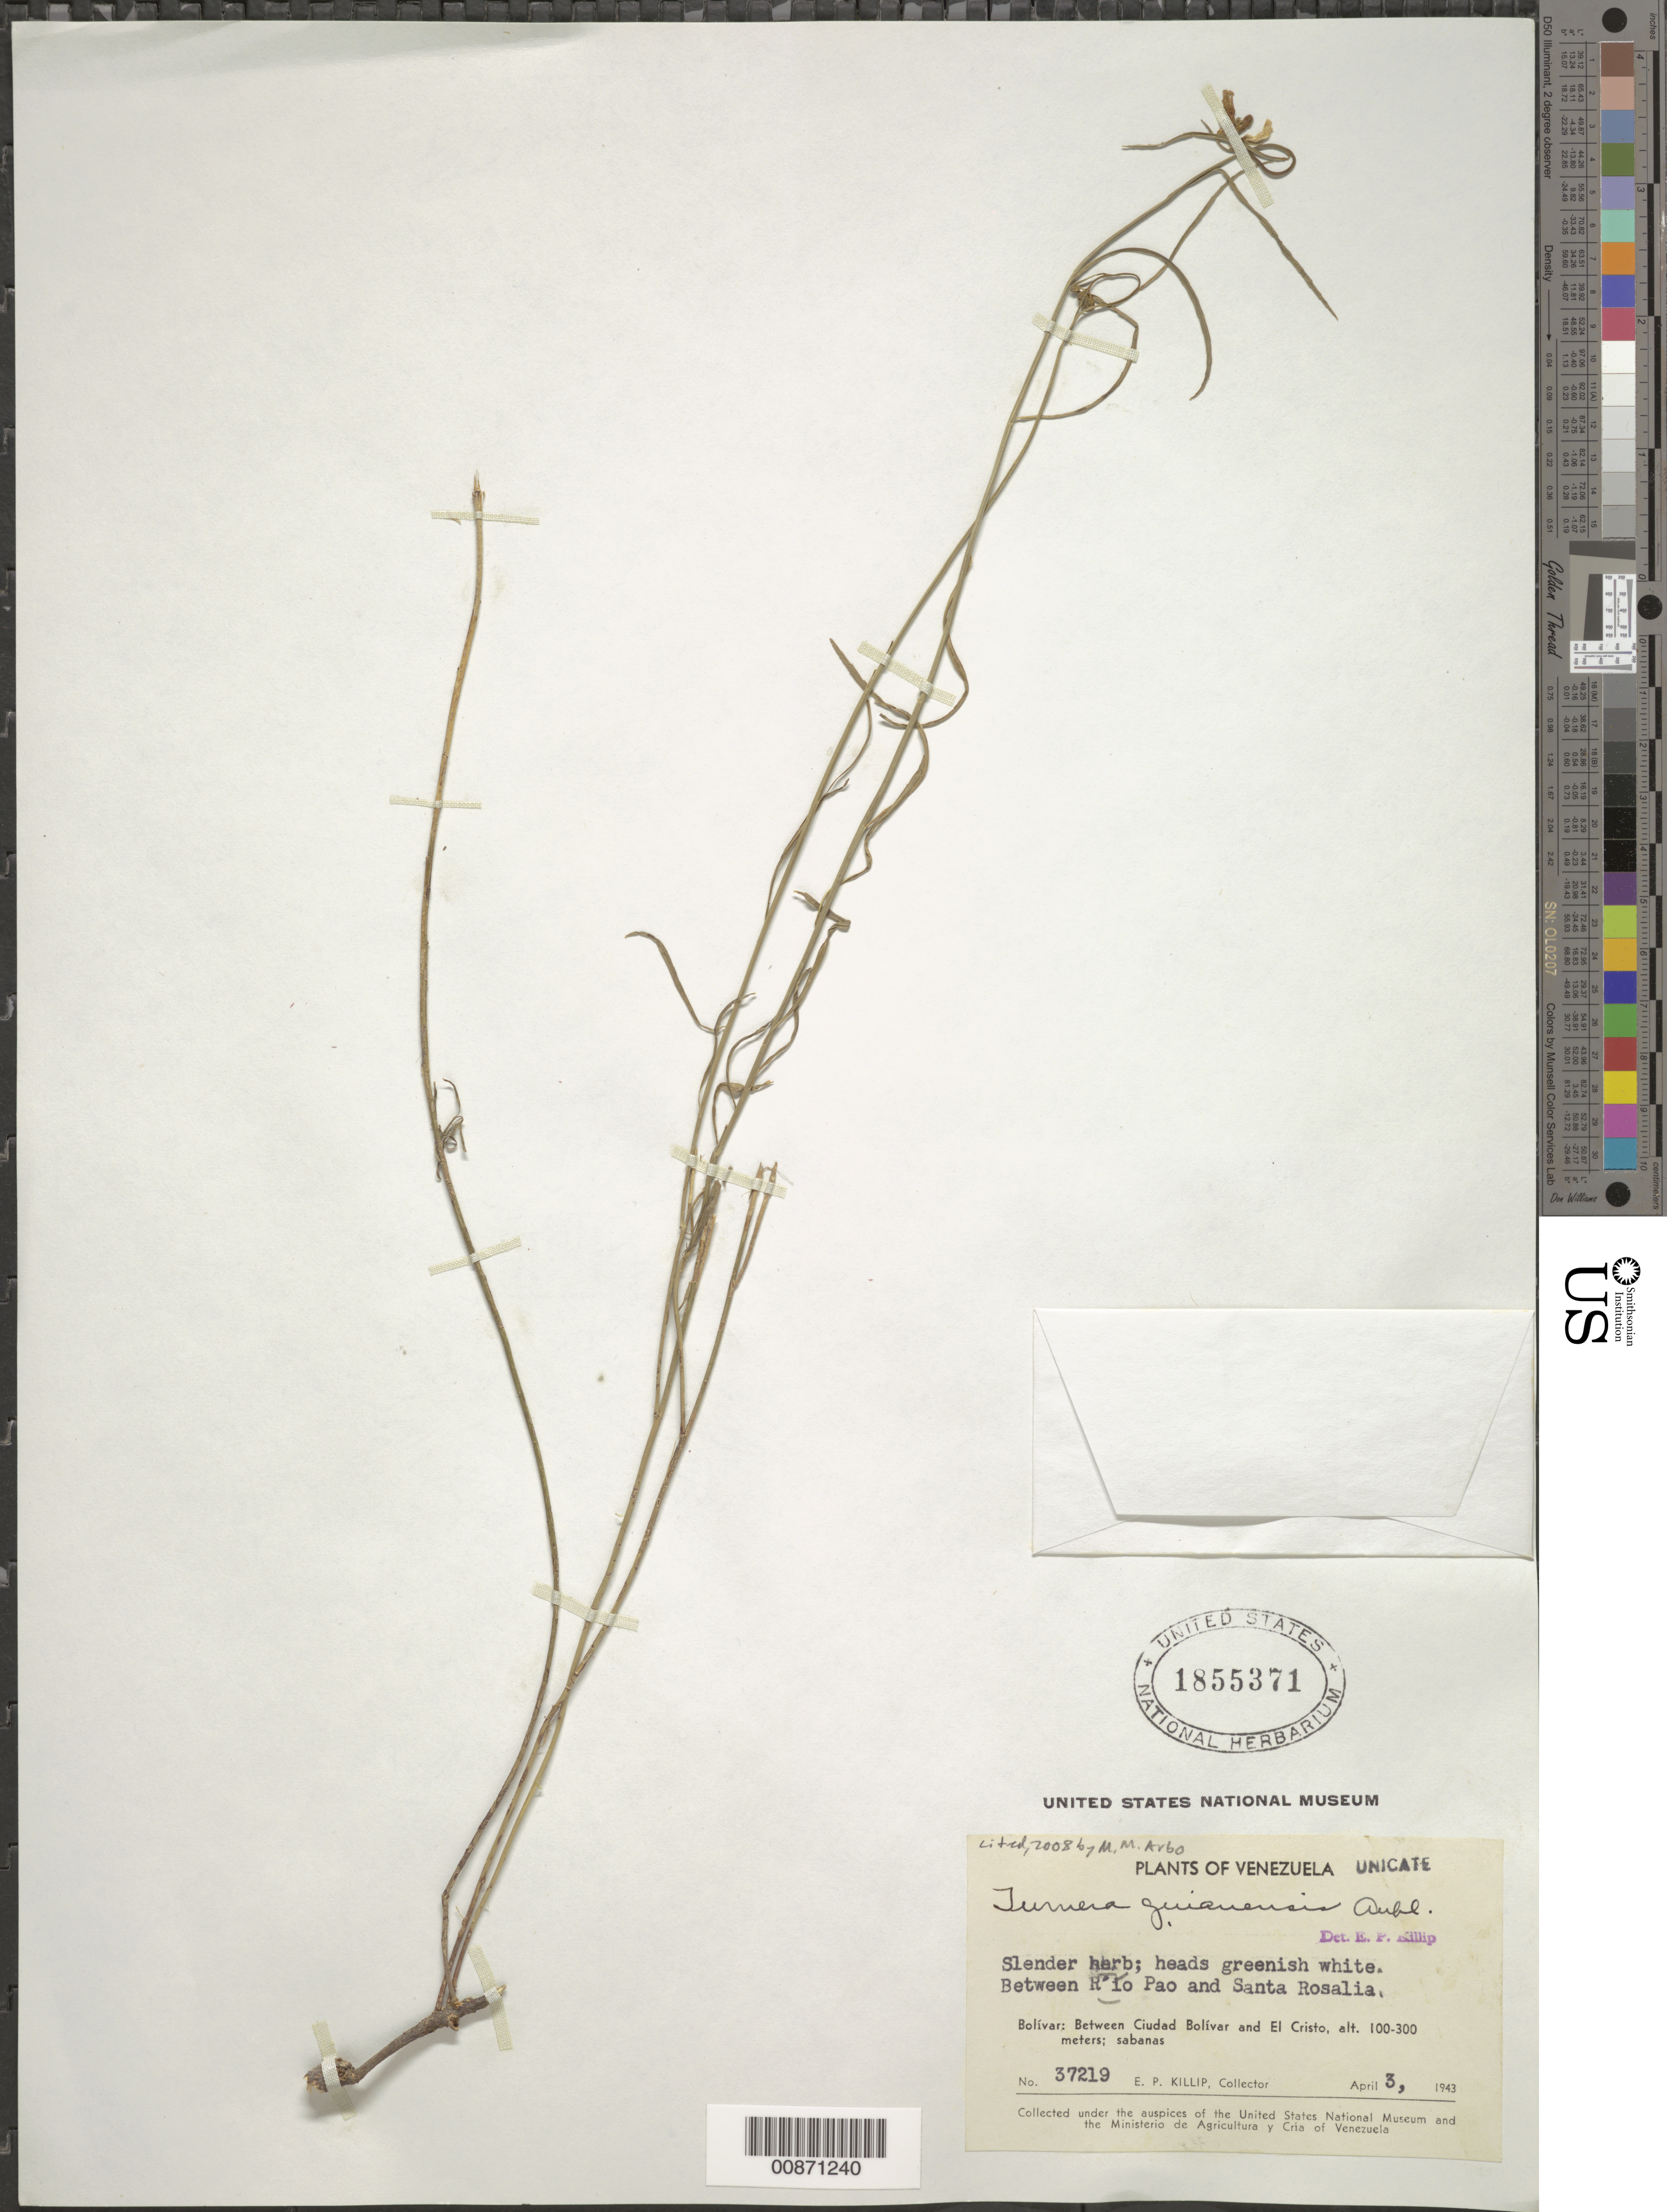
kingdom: Plantae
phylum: Tracheophyta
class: Magnoliopsida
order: Malpighiales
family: Turneraceae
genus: Turnera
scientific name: Turnera guianensis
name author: Aubl.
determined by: Killip, Ellsworth P.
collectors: E. P. Killip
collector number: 37219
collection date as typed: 3-Apr-43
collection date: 1943-04-03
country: Venezuela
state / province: Bolívar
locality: Río Pao, between Ciudad Bolívar and El Cristo; between Río Pao and Santa Rosalía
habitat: Sabanas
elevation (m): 100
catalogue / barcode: US 1855371